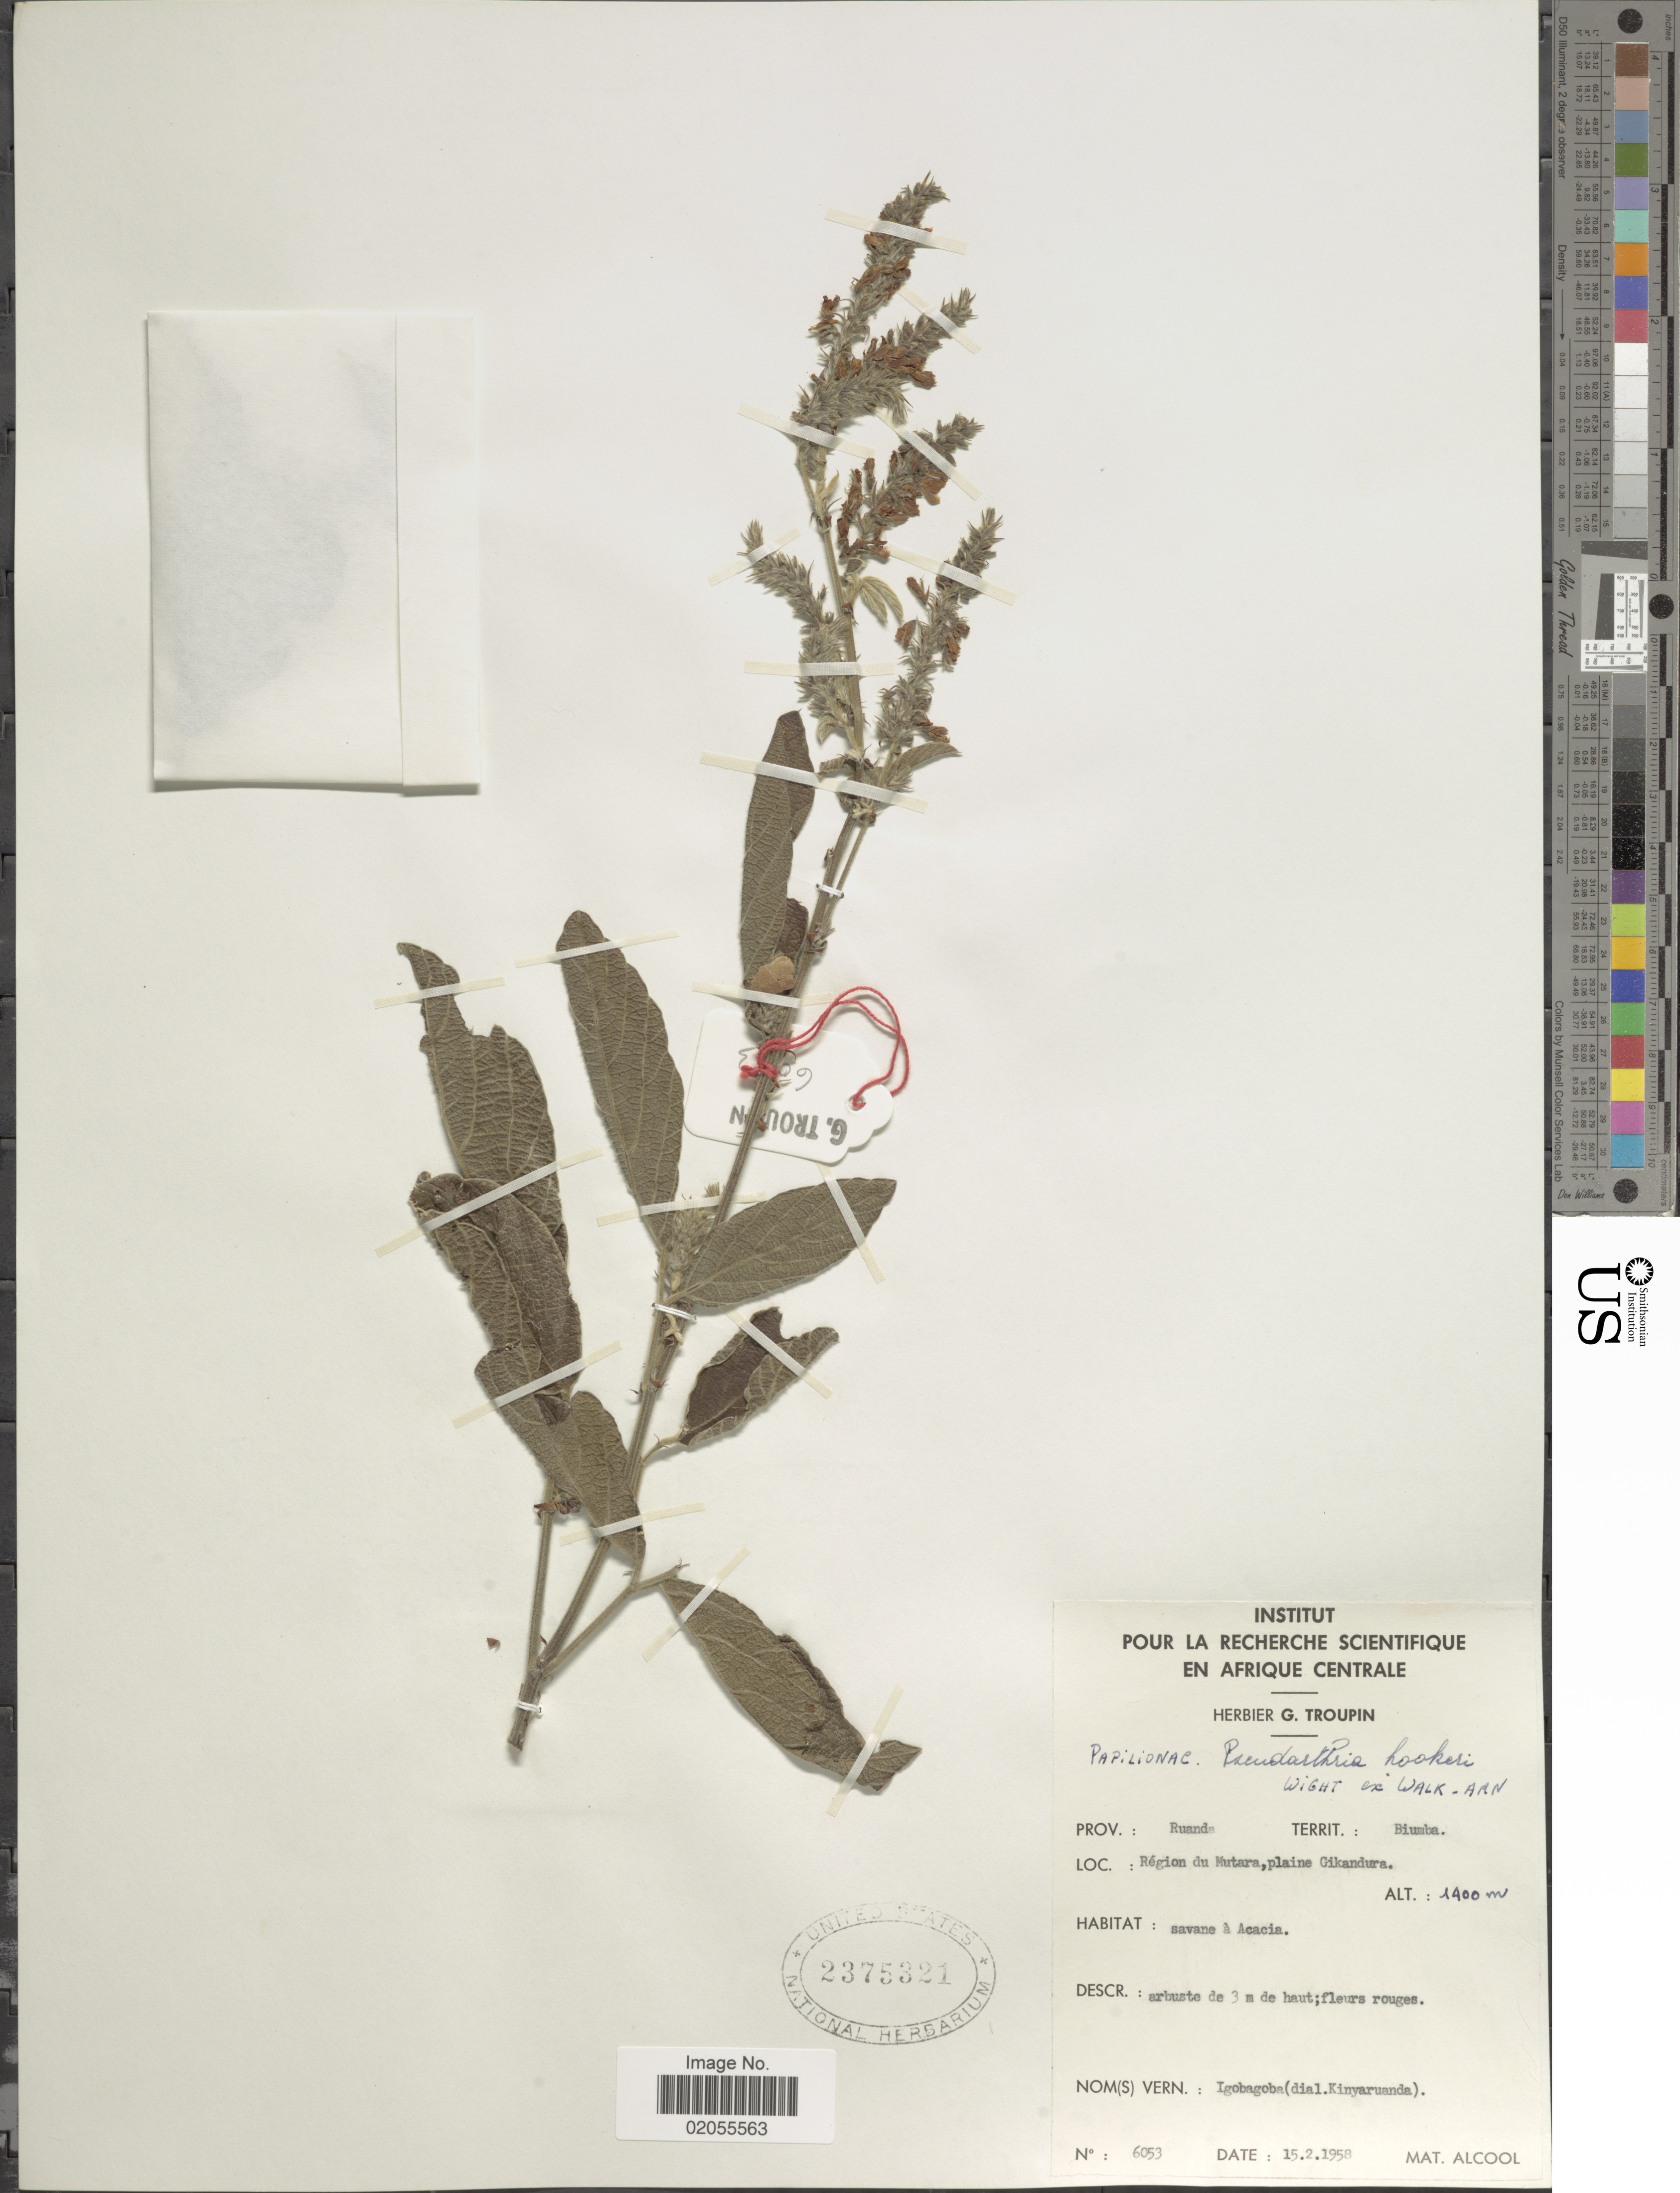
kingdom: Plantae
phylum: Tracheophyta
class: Magnoliopsida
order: Fabales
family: Fabaceae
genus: Pseudarthria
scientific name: Pseudarthria hookeri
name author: Wight & Arn.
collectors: M. Alcool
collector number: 6053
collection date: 1958-02-15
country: Rwanda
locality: Biumba, region du Mutara, plaine Gikandura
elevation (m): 1400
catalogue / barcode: US 2375321